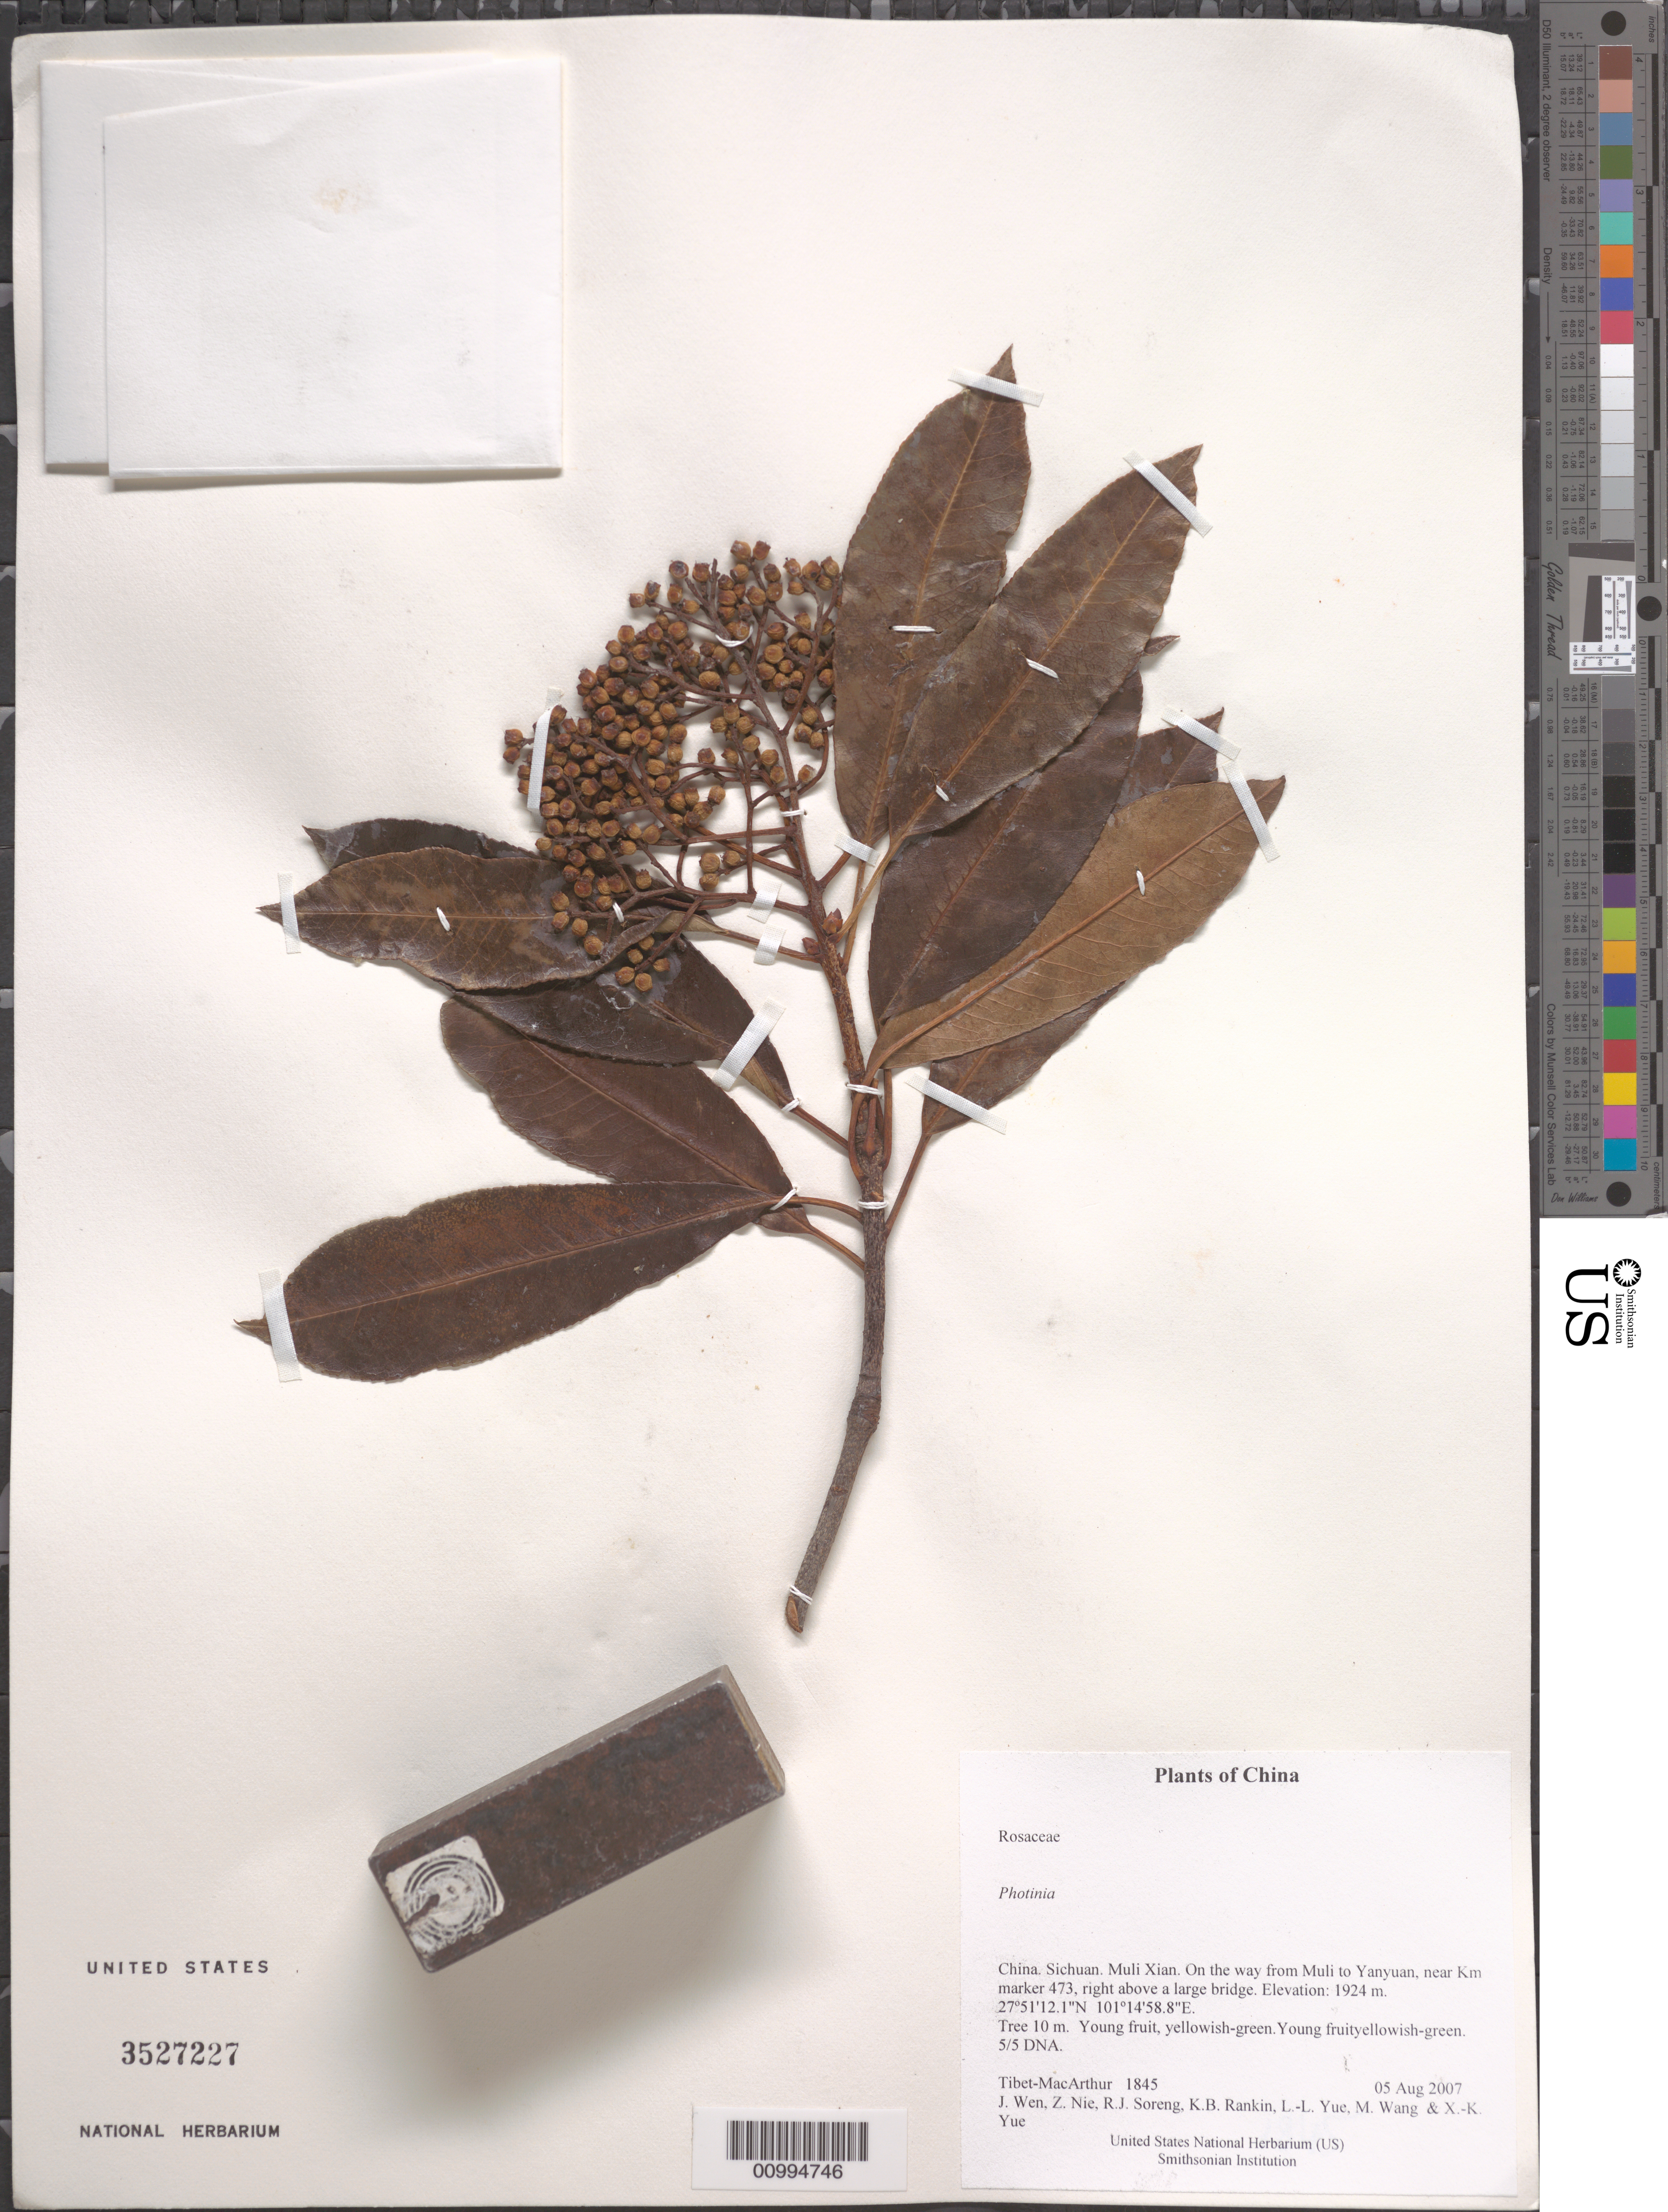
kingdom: Plantae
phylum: Tracheophyta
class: Magnoliopsida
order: Rosales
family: Rosaceae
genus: Photinia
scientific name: Photinia sp.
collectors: Tibet-MacArthur, J. Wen, Z. Nie, R. J. Soreng, K. Rankin, L. Yue, M. Wang & X. Yue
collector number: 1845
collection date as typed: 05 Aug 2007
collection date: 2007-08-05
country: China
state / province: Sichuan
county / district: Muli Xian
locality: On the way from Muli to Yanyuan, near Km marker 473, right above a large bridge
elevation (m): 1924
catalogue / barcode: US 3527227